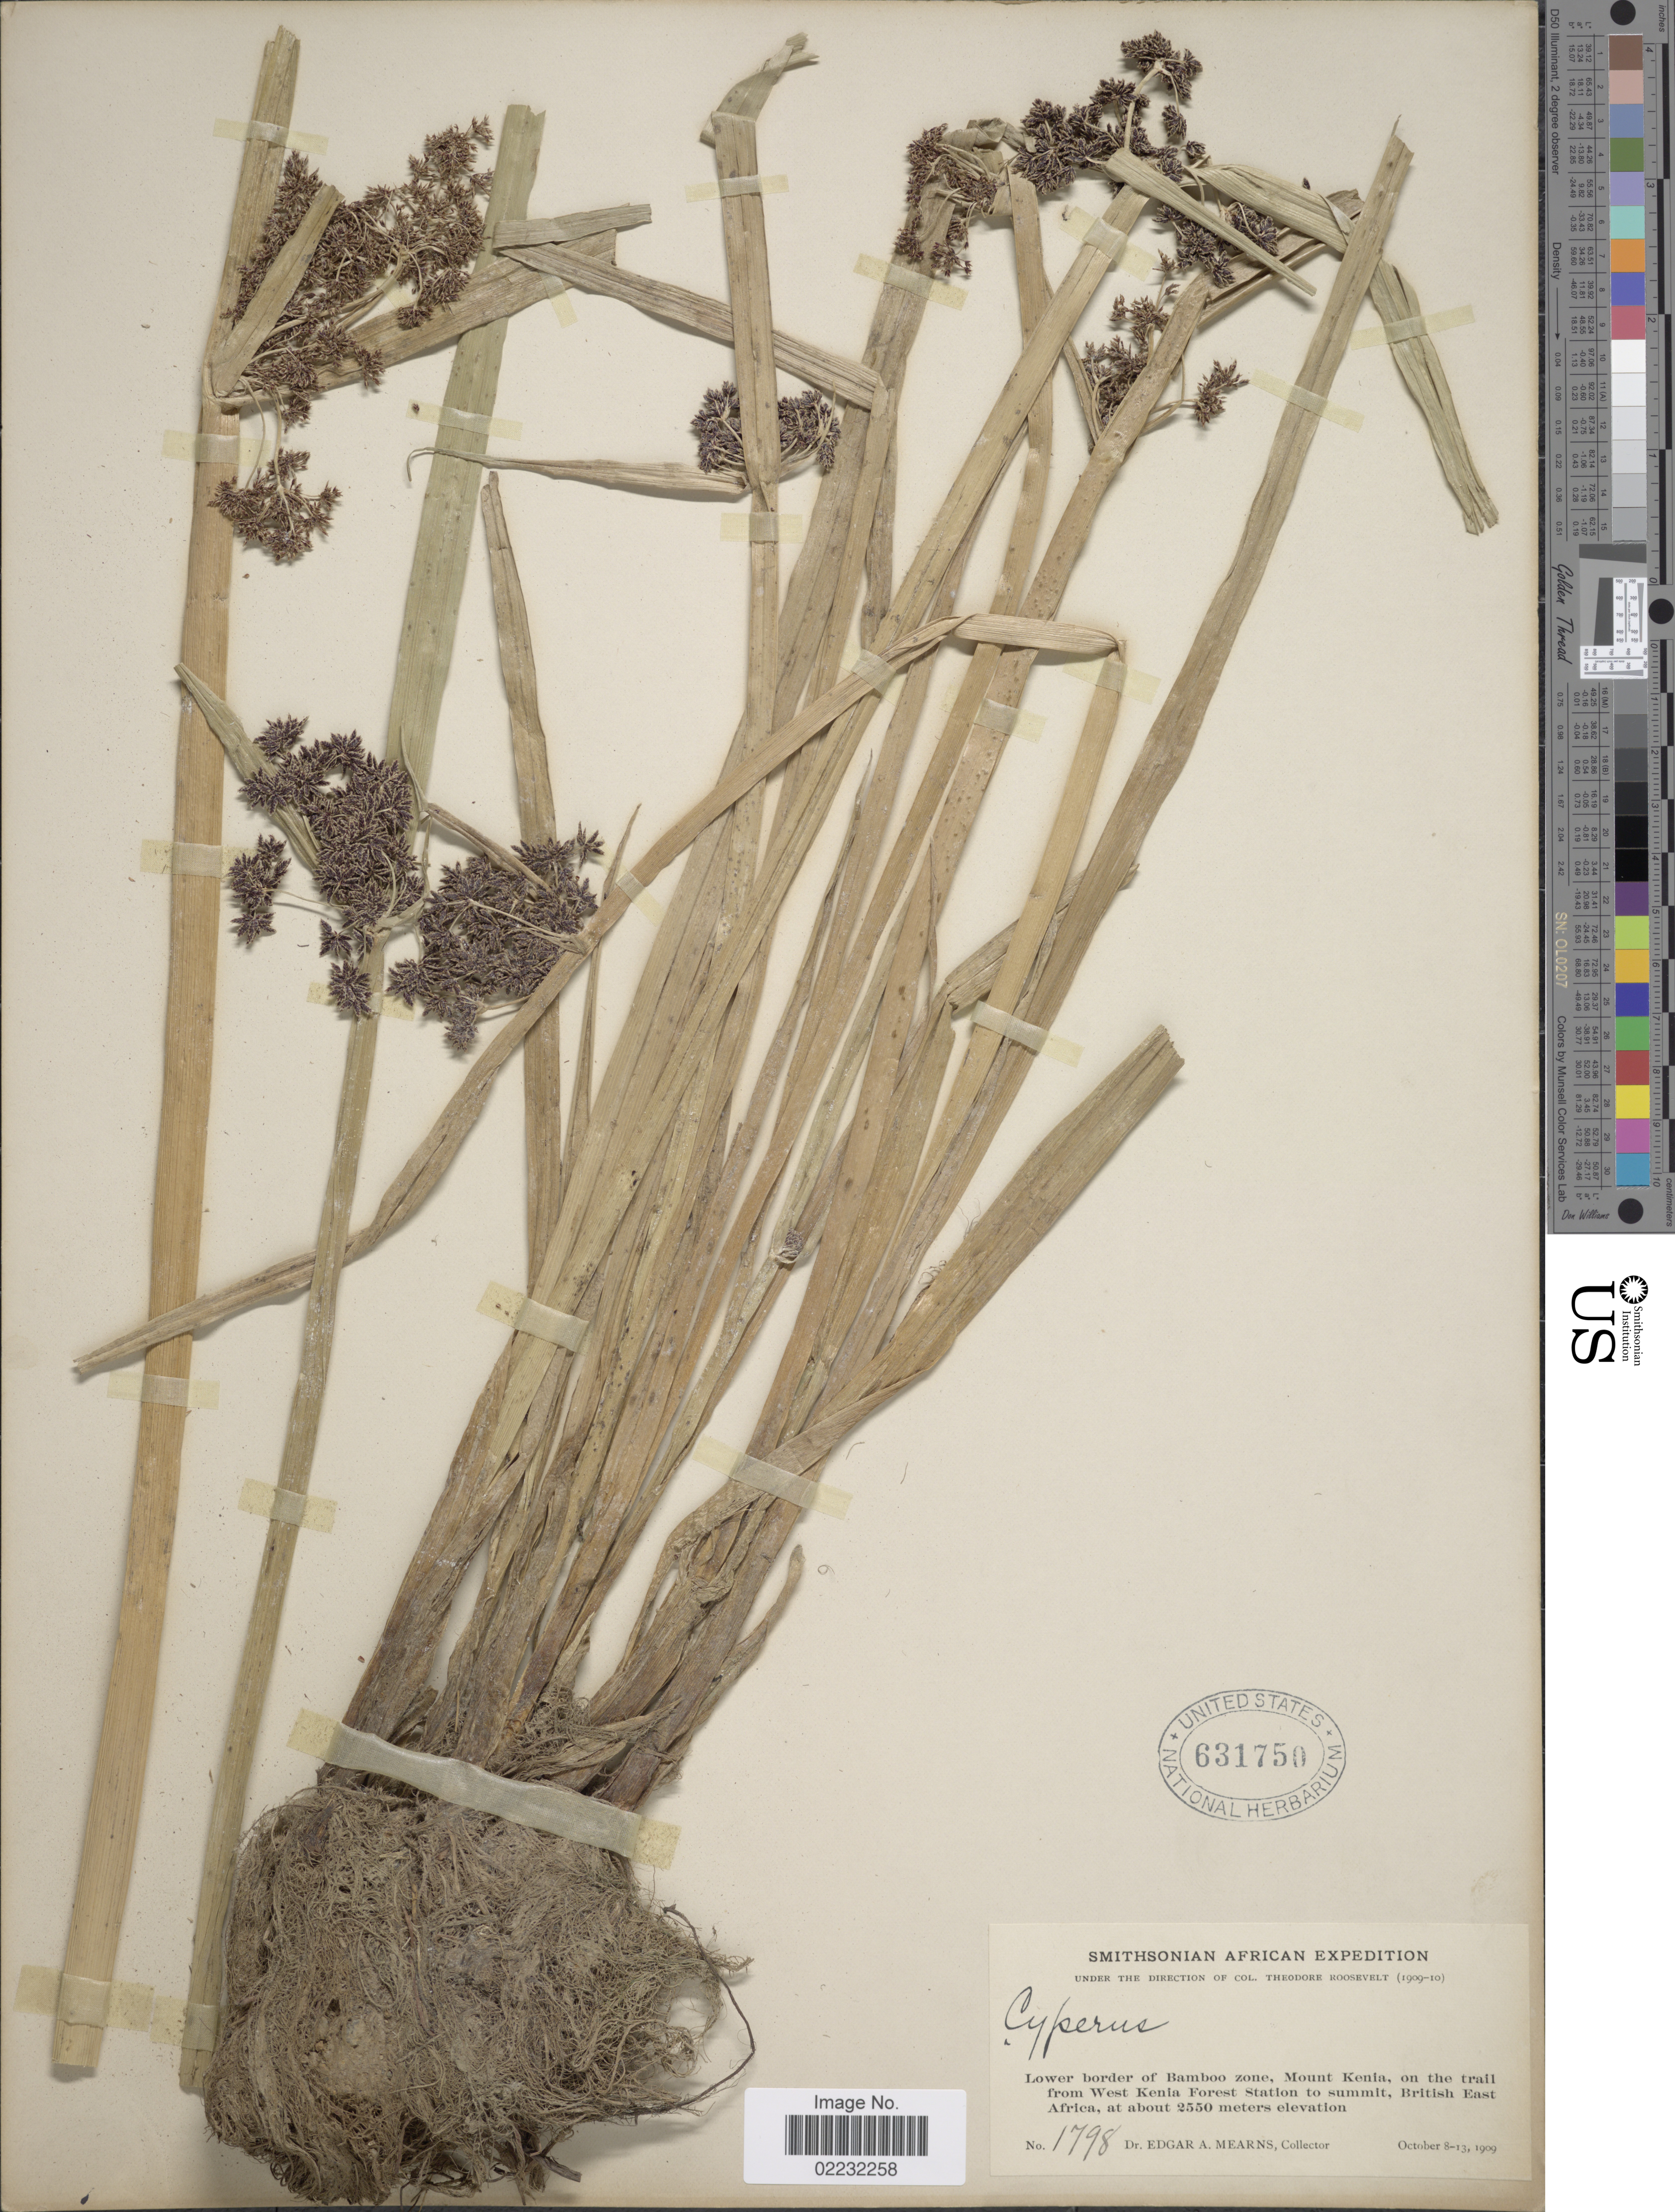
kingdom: Plantae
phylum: Tracheophyta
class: Liliopsida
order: Poales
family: Cyperaceae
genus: Cyperus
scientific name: Cyperus dichrostachyus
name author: Hochst. ex A. Rich.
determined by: Strong, Mark T., (BOT), Smithsonian Institution - National Museum of Natural History (UNITED STATES)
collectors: E. A. Mearns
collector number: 1798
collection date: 1909-10-08/1909-10-13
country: Kenya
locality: Lower border of Bamboo zone, Mount Kenia, on the trail from West Kenia Forest Station to summit, British East Africa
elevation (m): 2550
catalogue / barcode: US 631750